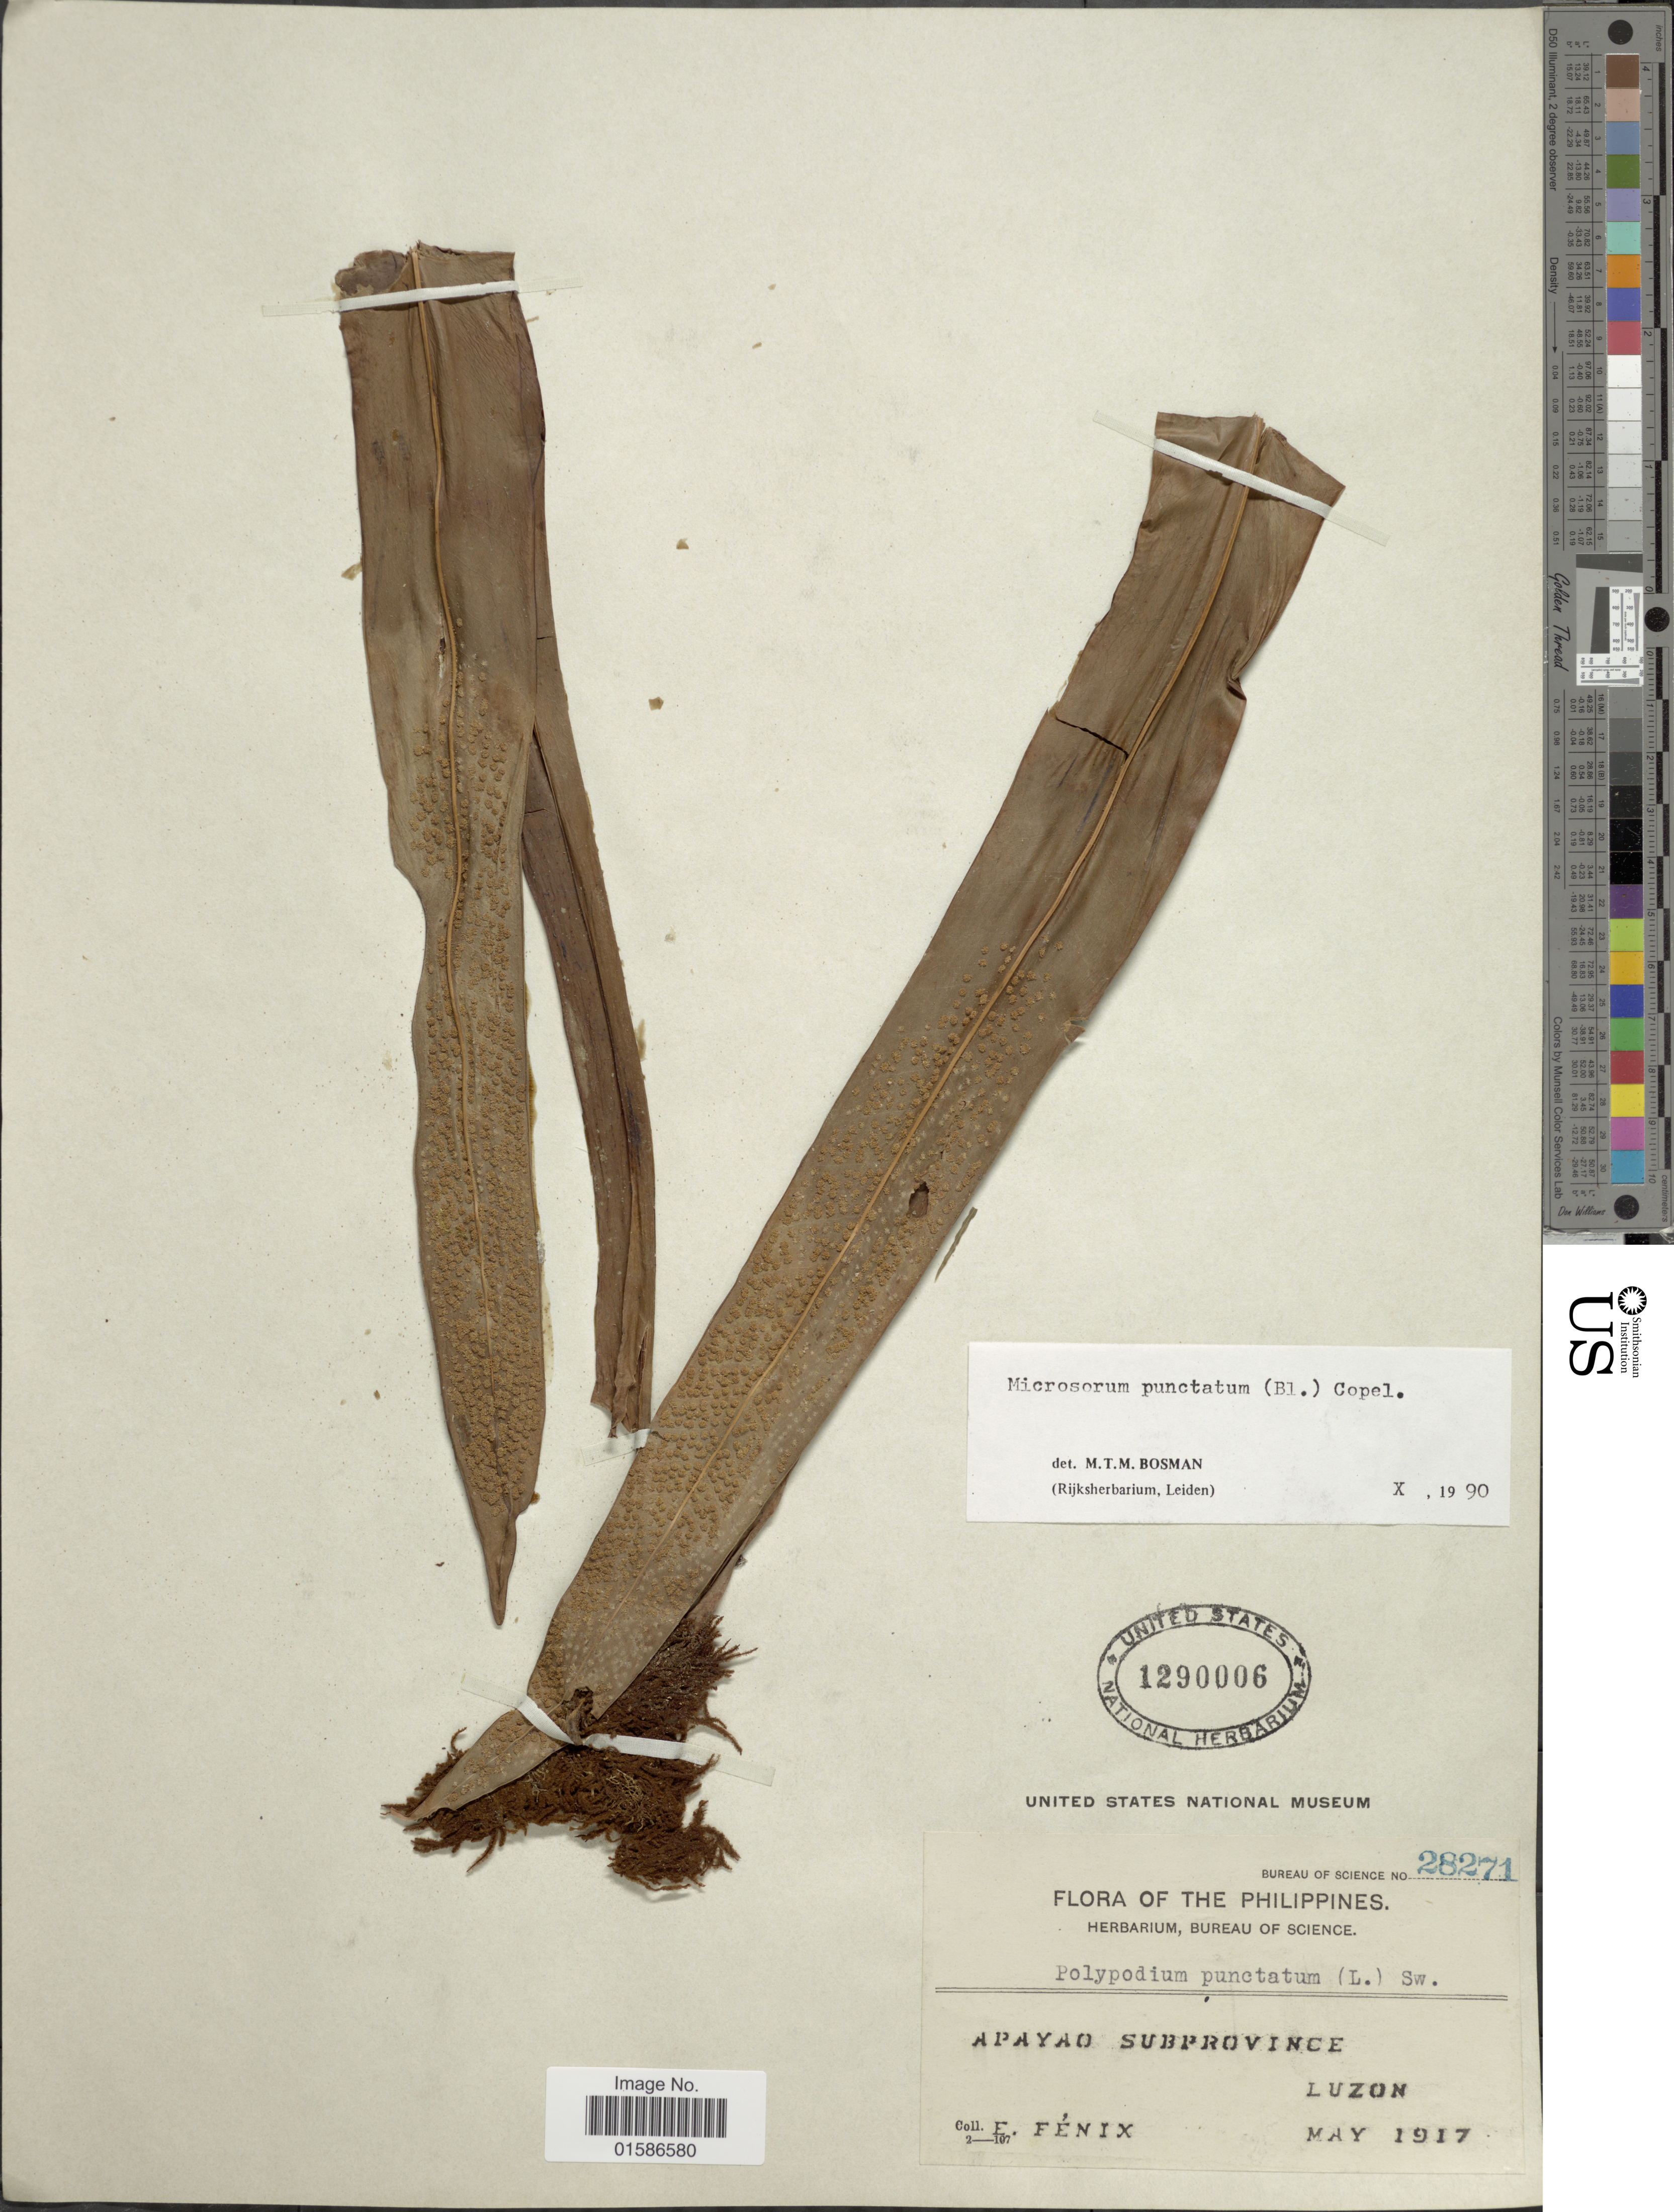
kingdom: Plantae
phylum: Tracheophyta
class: Polypodiopsida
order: Polypodiales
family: Polypodiaceae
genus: Microsorum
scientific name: Microsorum punctatum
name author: (L.) Copel.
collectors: E. Fénix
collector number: Bureau of Science 28271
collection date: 1917-05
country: Philippines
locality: Apayao Subprovince, Luzon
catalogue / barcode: US 1290006